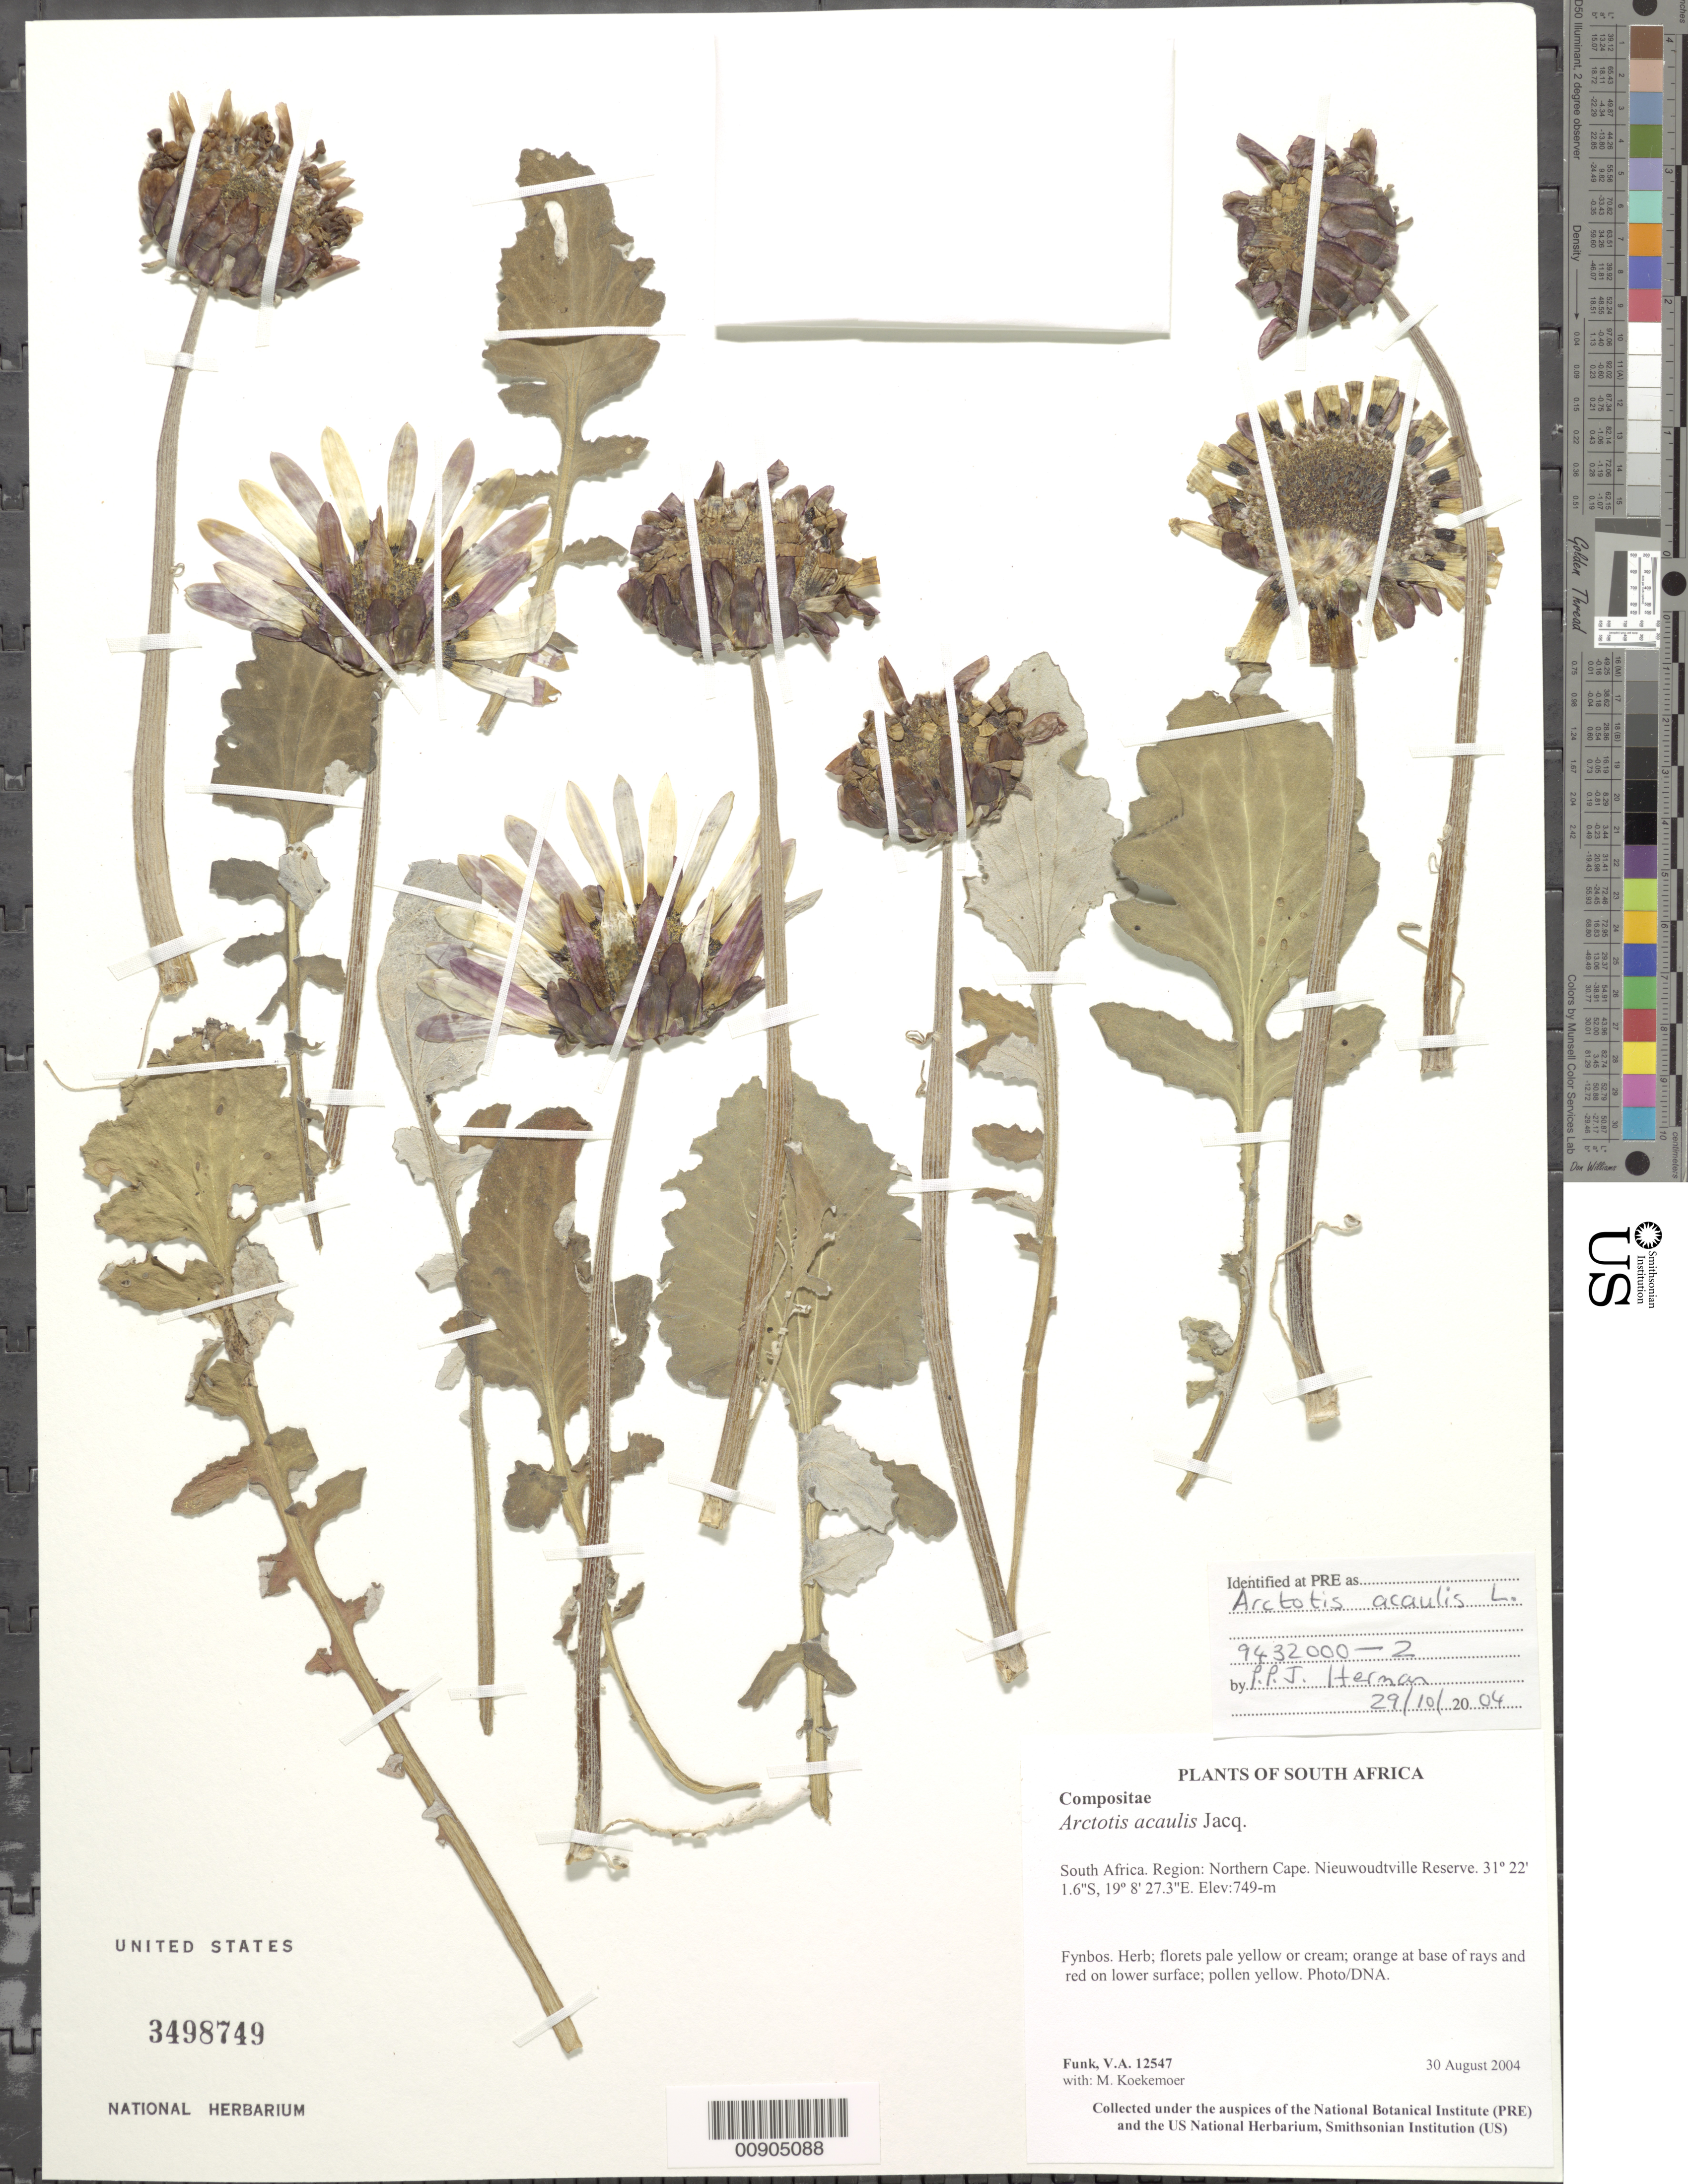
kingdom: Plantae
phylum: Tracheophyta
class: Magnoliopsida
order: Asterales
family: Asteraceae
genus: Arctotis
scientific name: Arctotis acaulis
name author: L.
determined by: Herman, P. P. J.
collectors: V. Funk & M. Koekemoer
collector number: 12547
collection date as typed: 30 August 2004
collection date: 2004-08-30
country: South Africa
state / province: Northern Cape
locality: Northern Cape, Nieuwoudtville Reserve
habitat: Fynbos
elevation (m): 749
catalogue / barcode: US 3498749